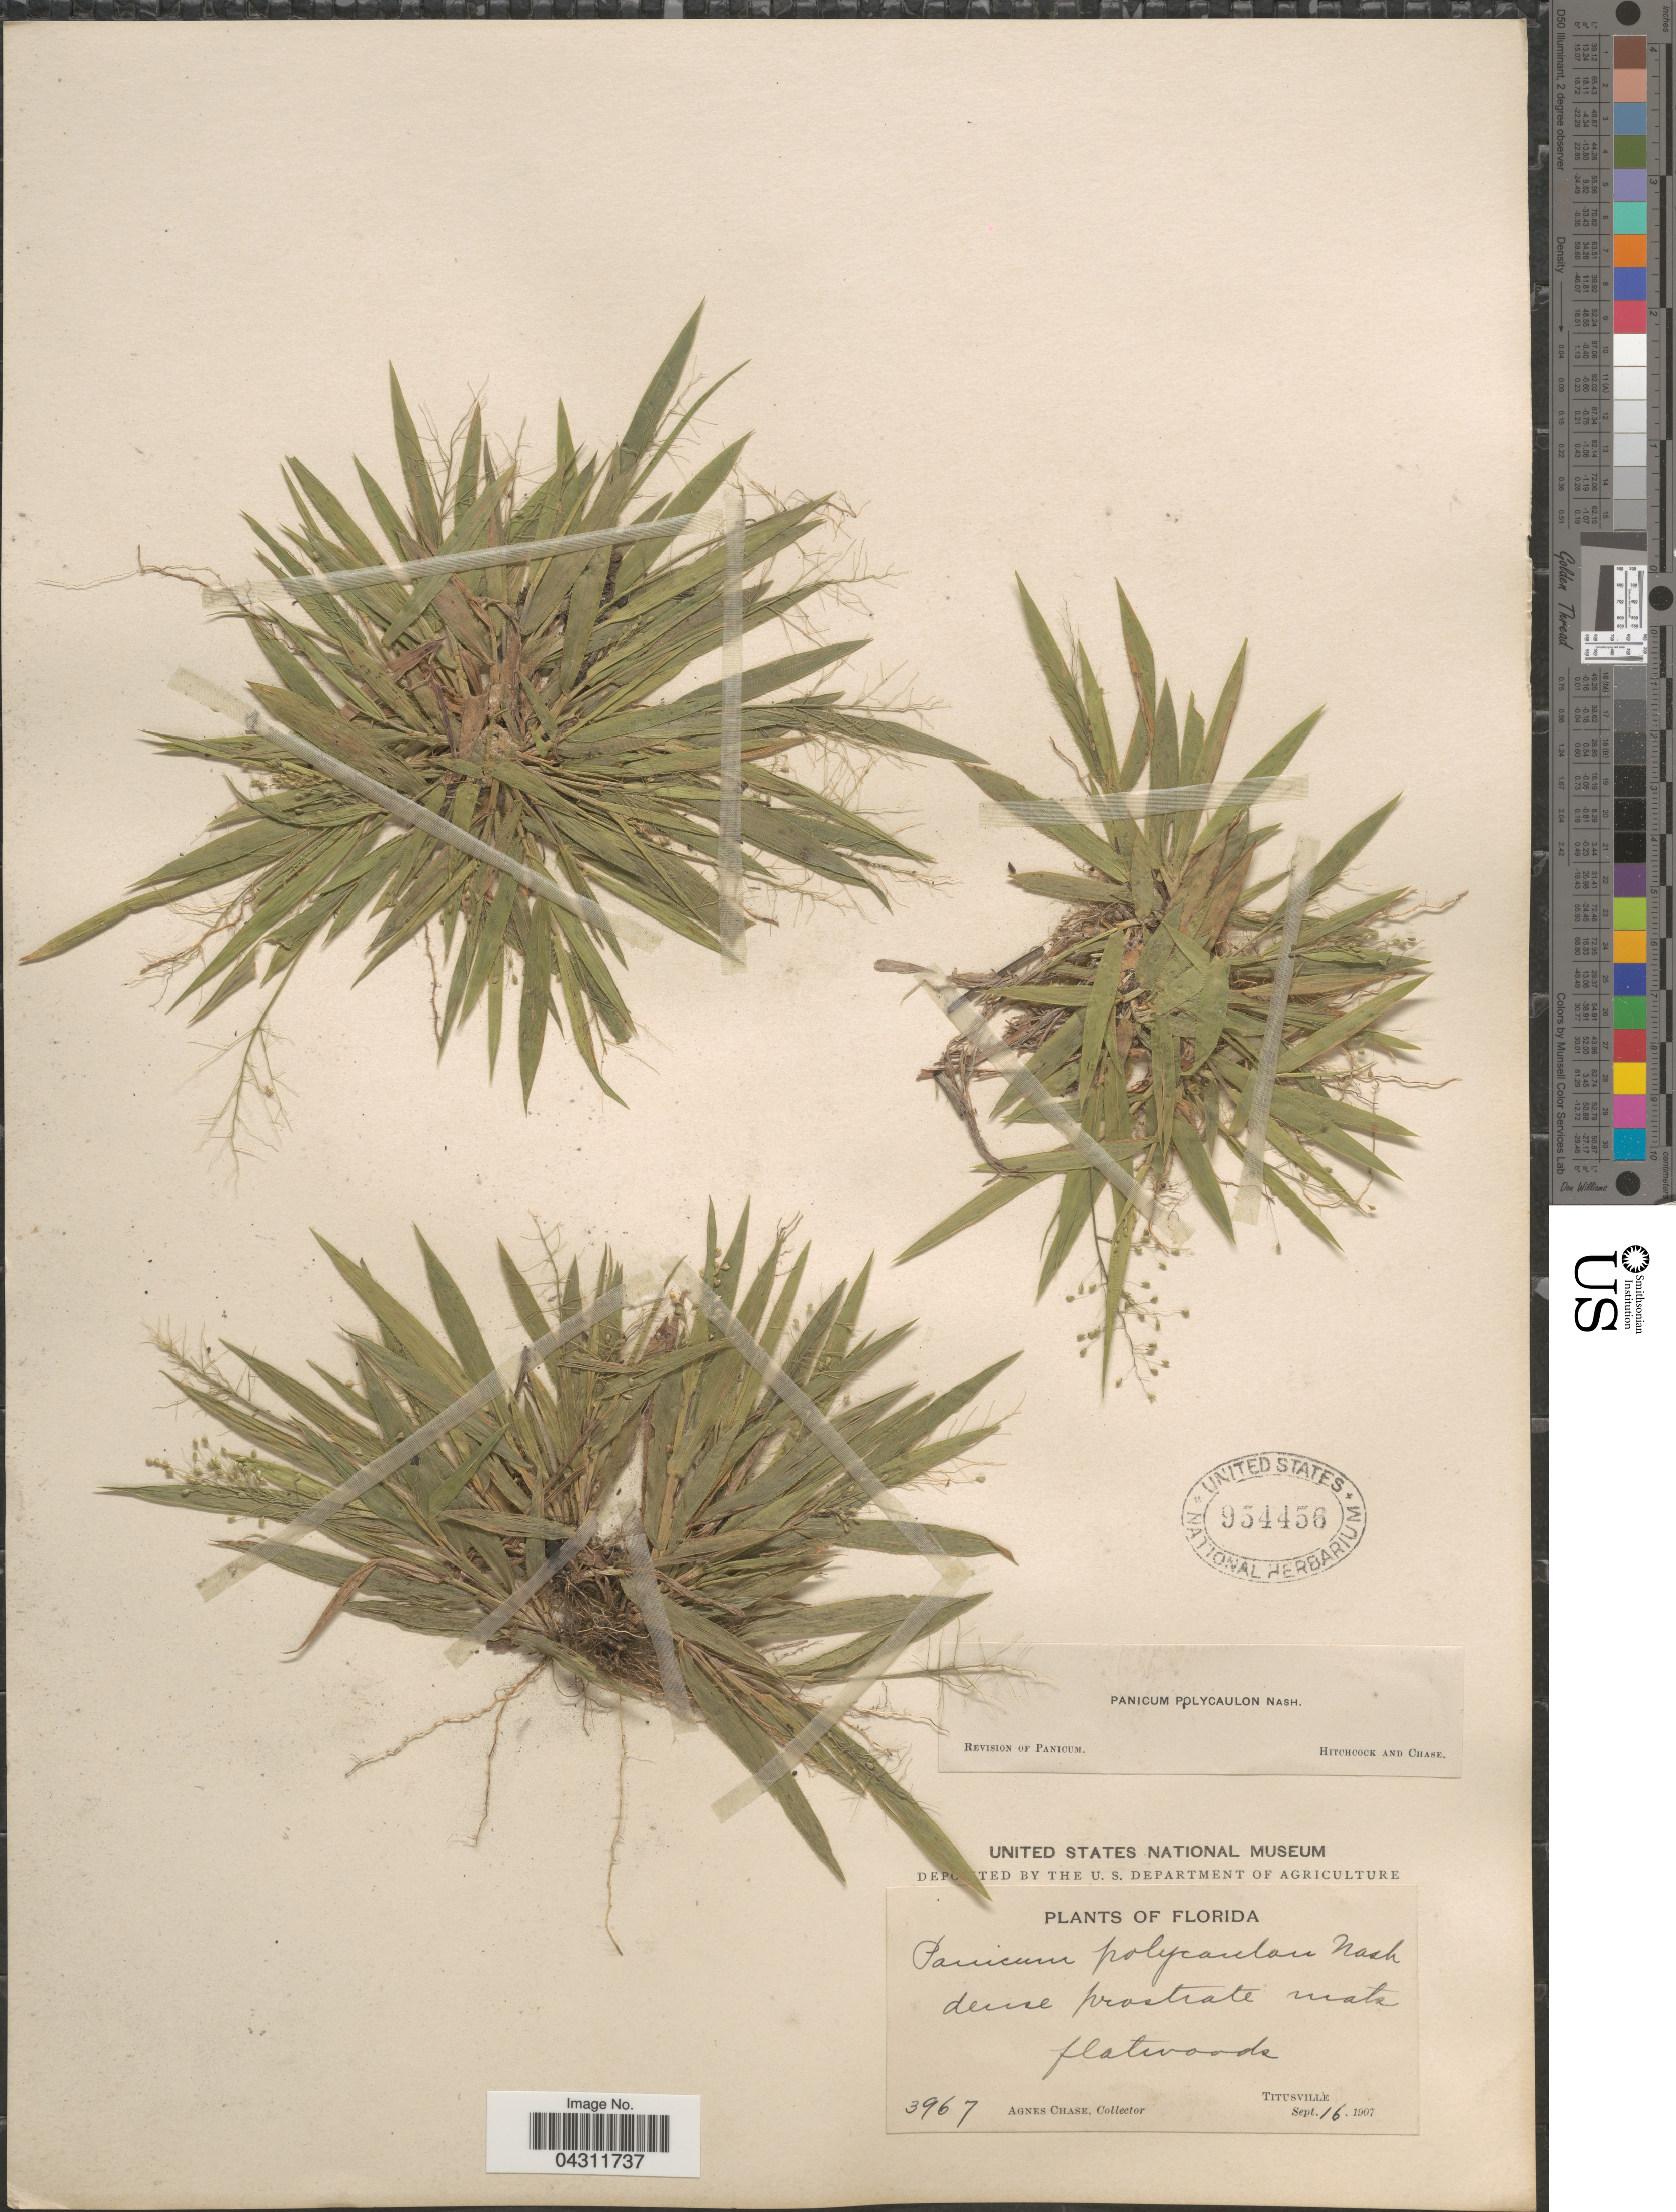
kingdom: Plantae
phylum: Tracheophyta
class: Liliopsida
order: Poales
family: Poaceae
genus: Dichanthelium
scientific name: Dichanthelium strigosum var. glabrescens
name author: (Griseb.) Freckmann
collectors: A. Chase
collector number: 3967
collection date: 1907-09-16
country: United States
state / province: Florida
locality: Titusville.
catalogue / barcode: US 954456